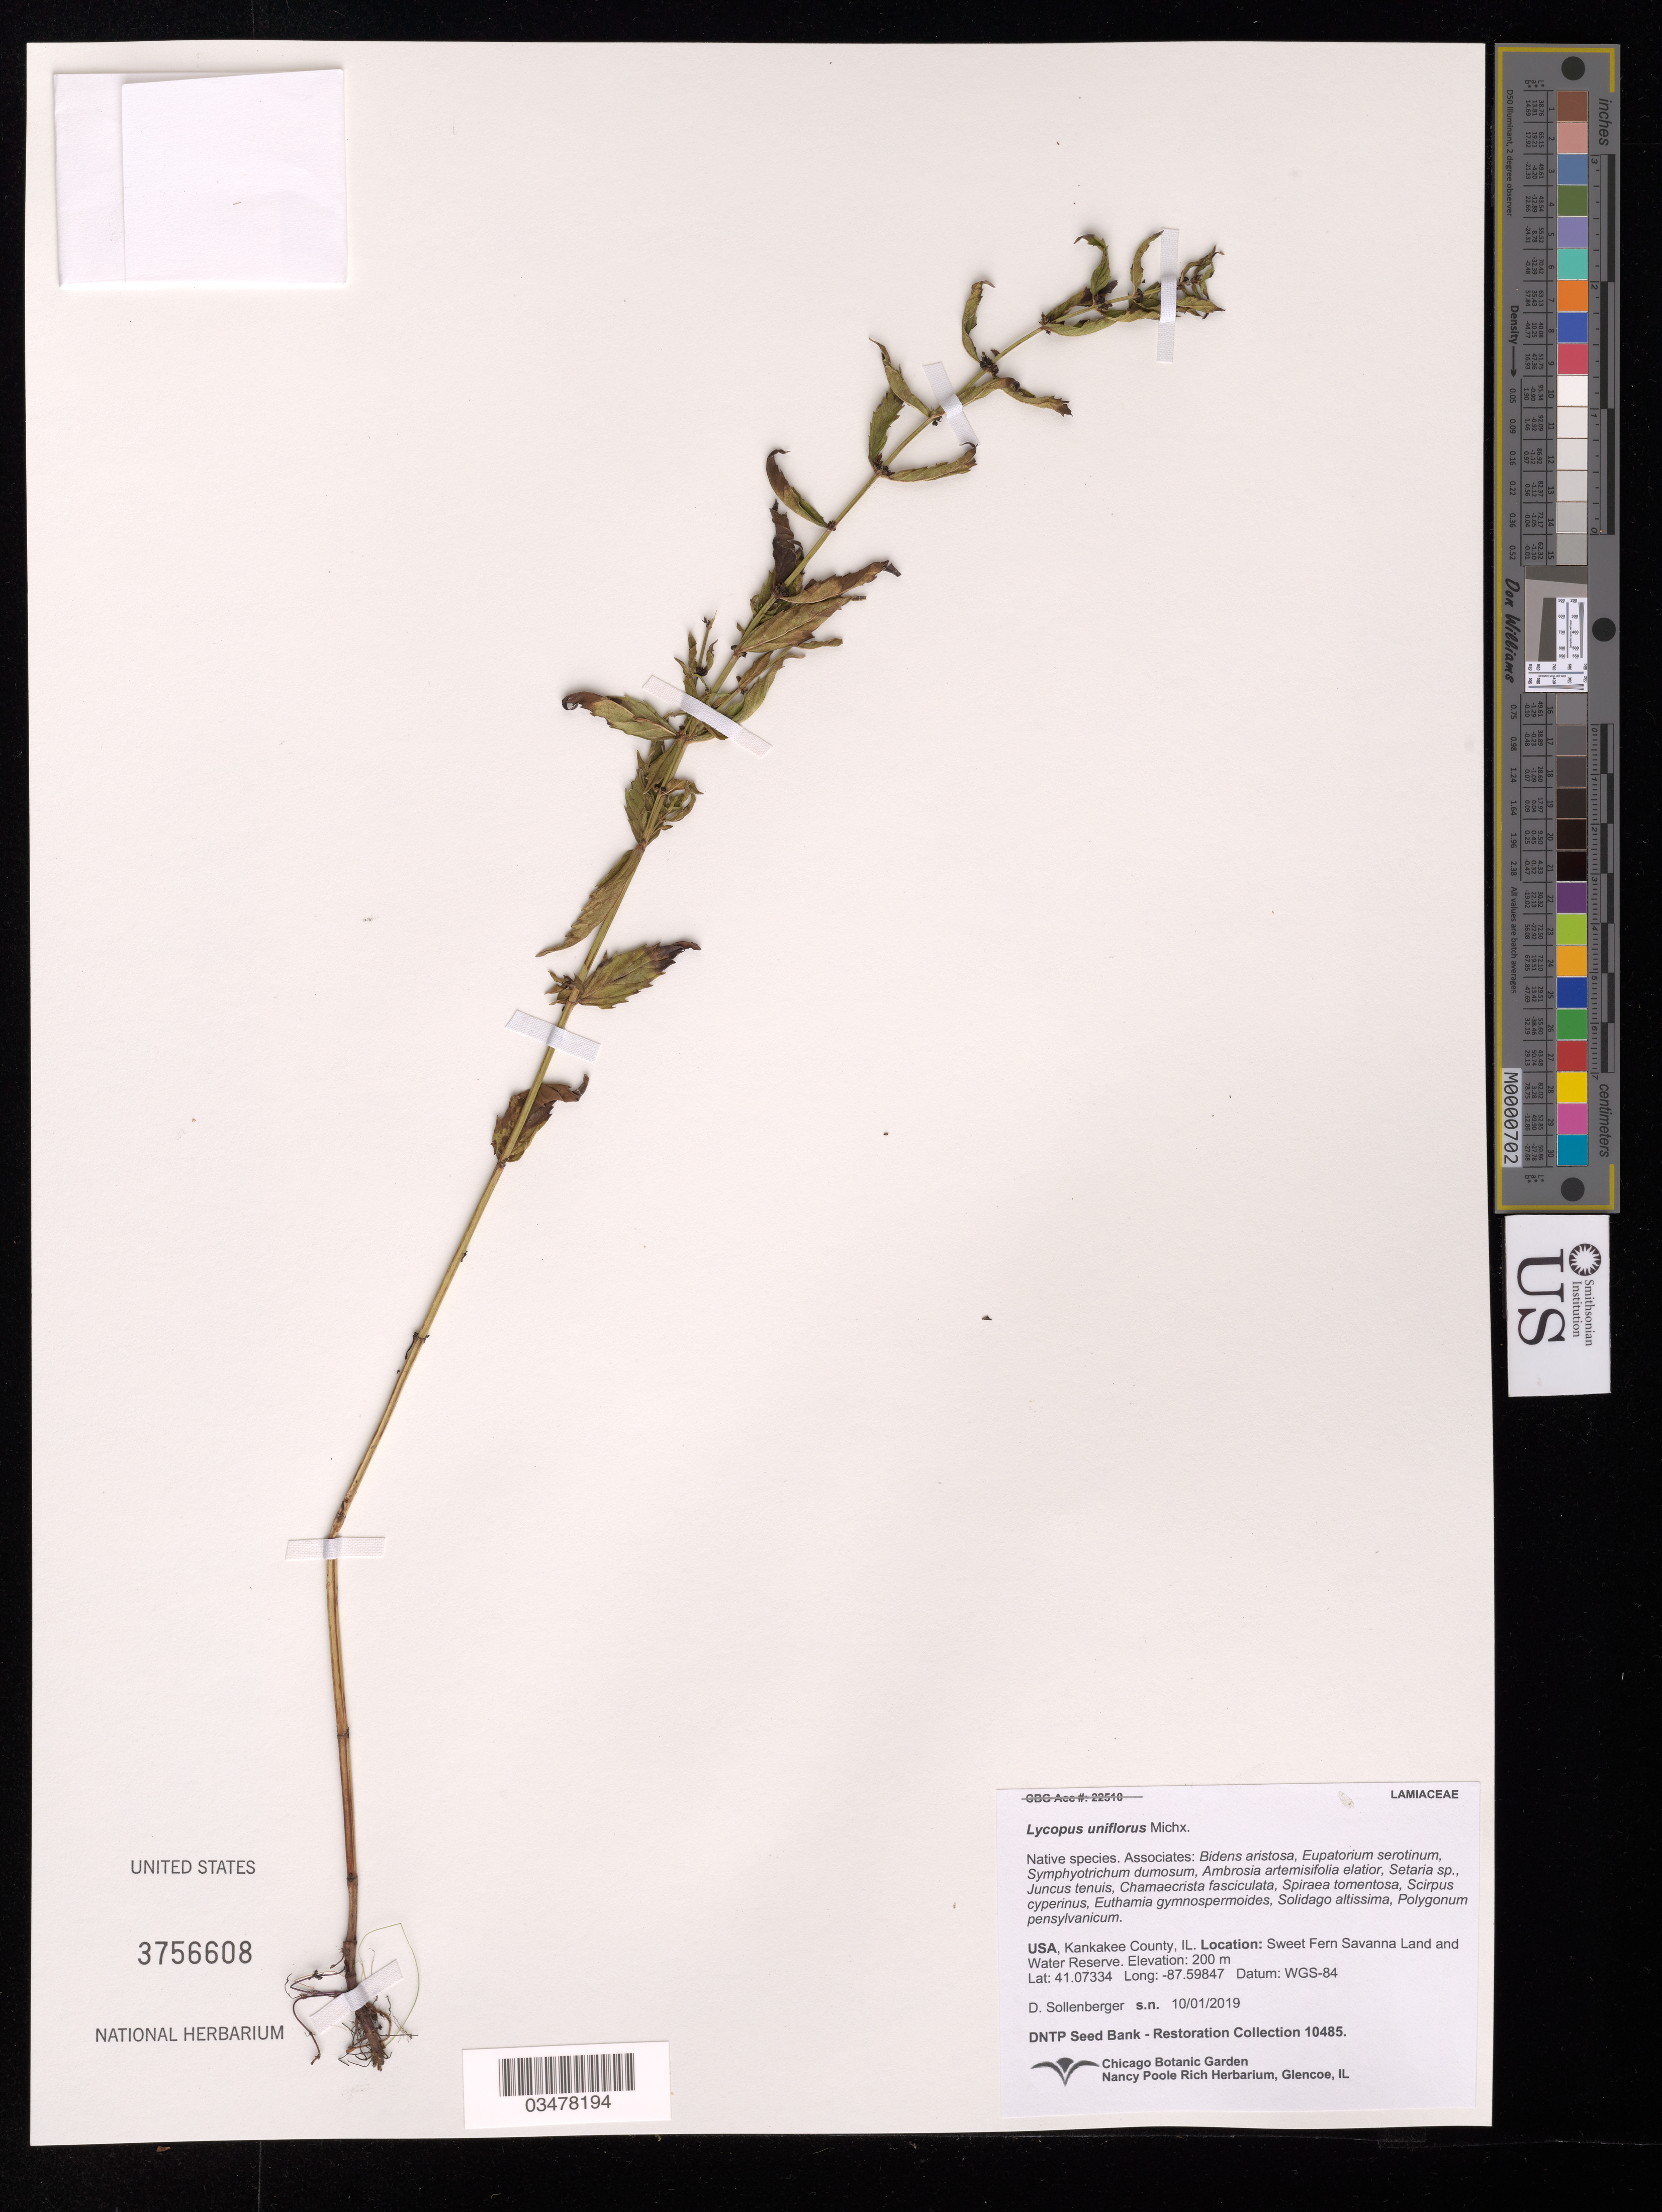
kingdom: Plantae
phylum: Tracheophyta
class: Magnoliopsida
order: Lamiales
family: Lamiaceae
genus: Lycopus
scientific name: Lycopus uniflorus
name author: Michx.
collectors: D. Sollenberger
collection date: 2019-10-01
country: United States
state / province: Illinois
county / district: Kankakee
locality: Sweet Fern Savanna Land and Water Reserve.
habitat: With Bidens aristosa, Setaria sp., Juncus tenuis, Solidago altissima, etc.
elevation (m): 200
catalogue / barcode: US 3756608